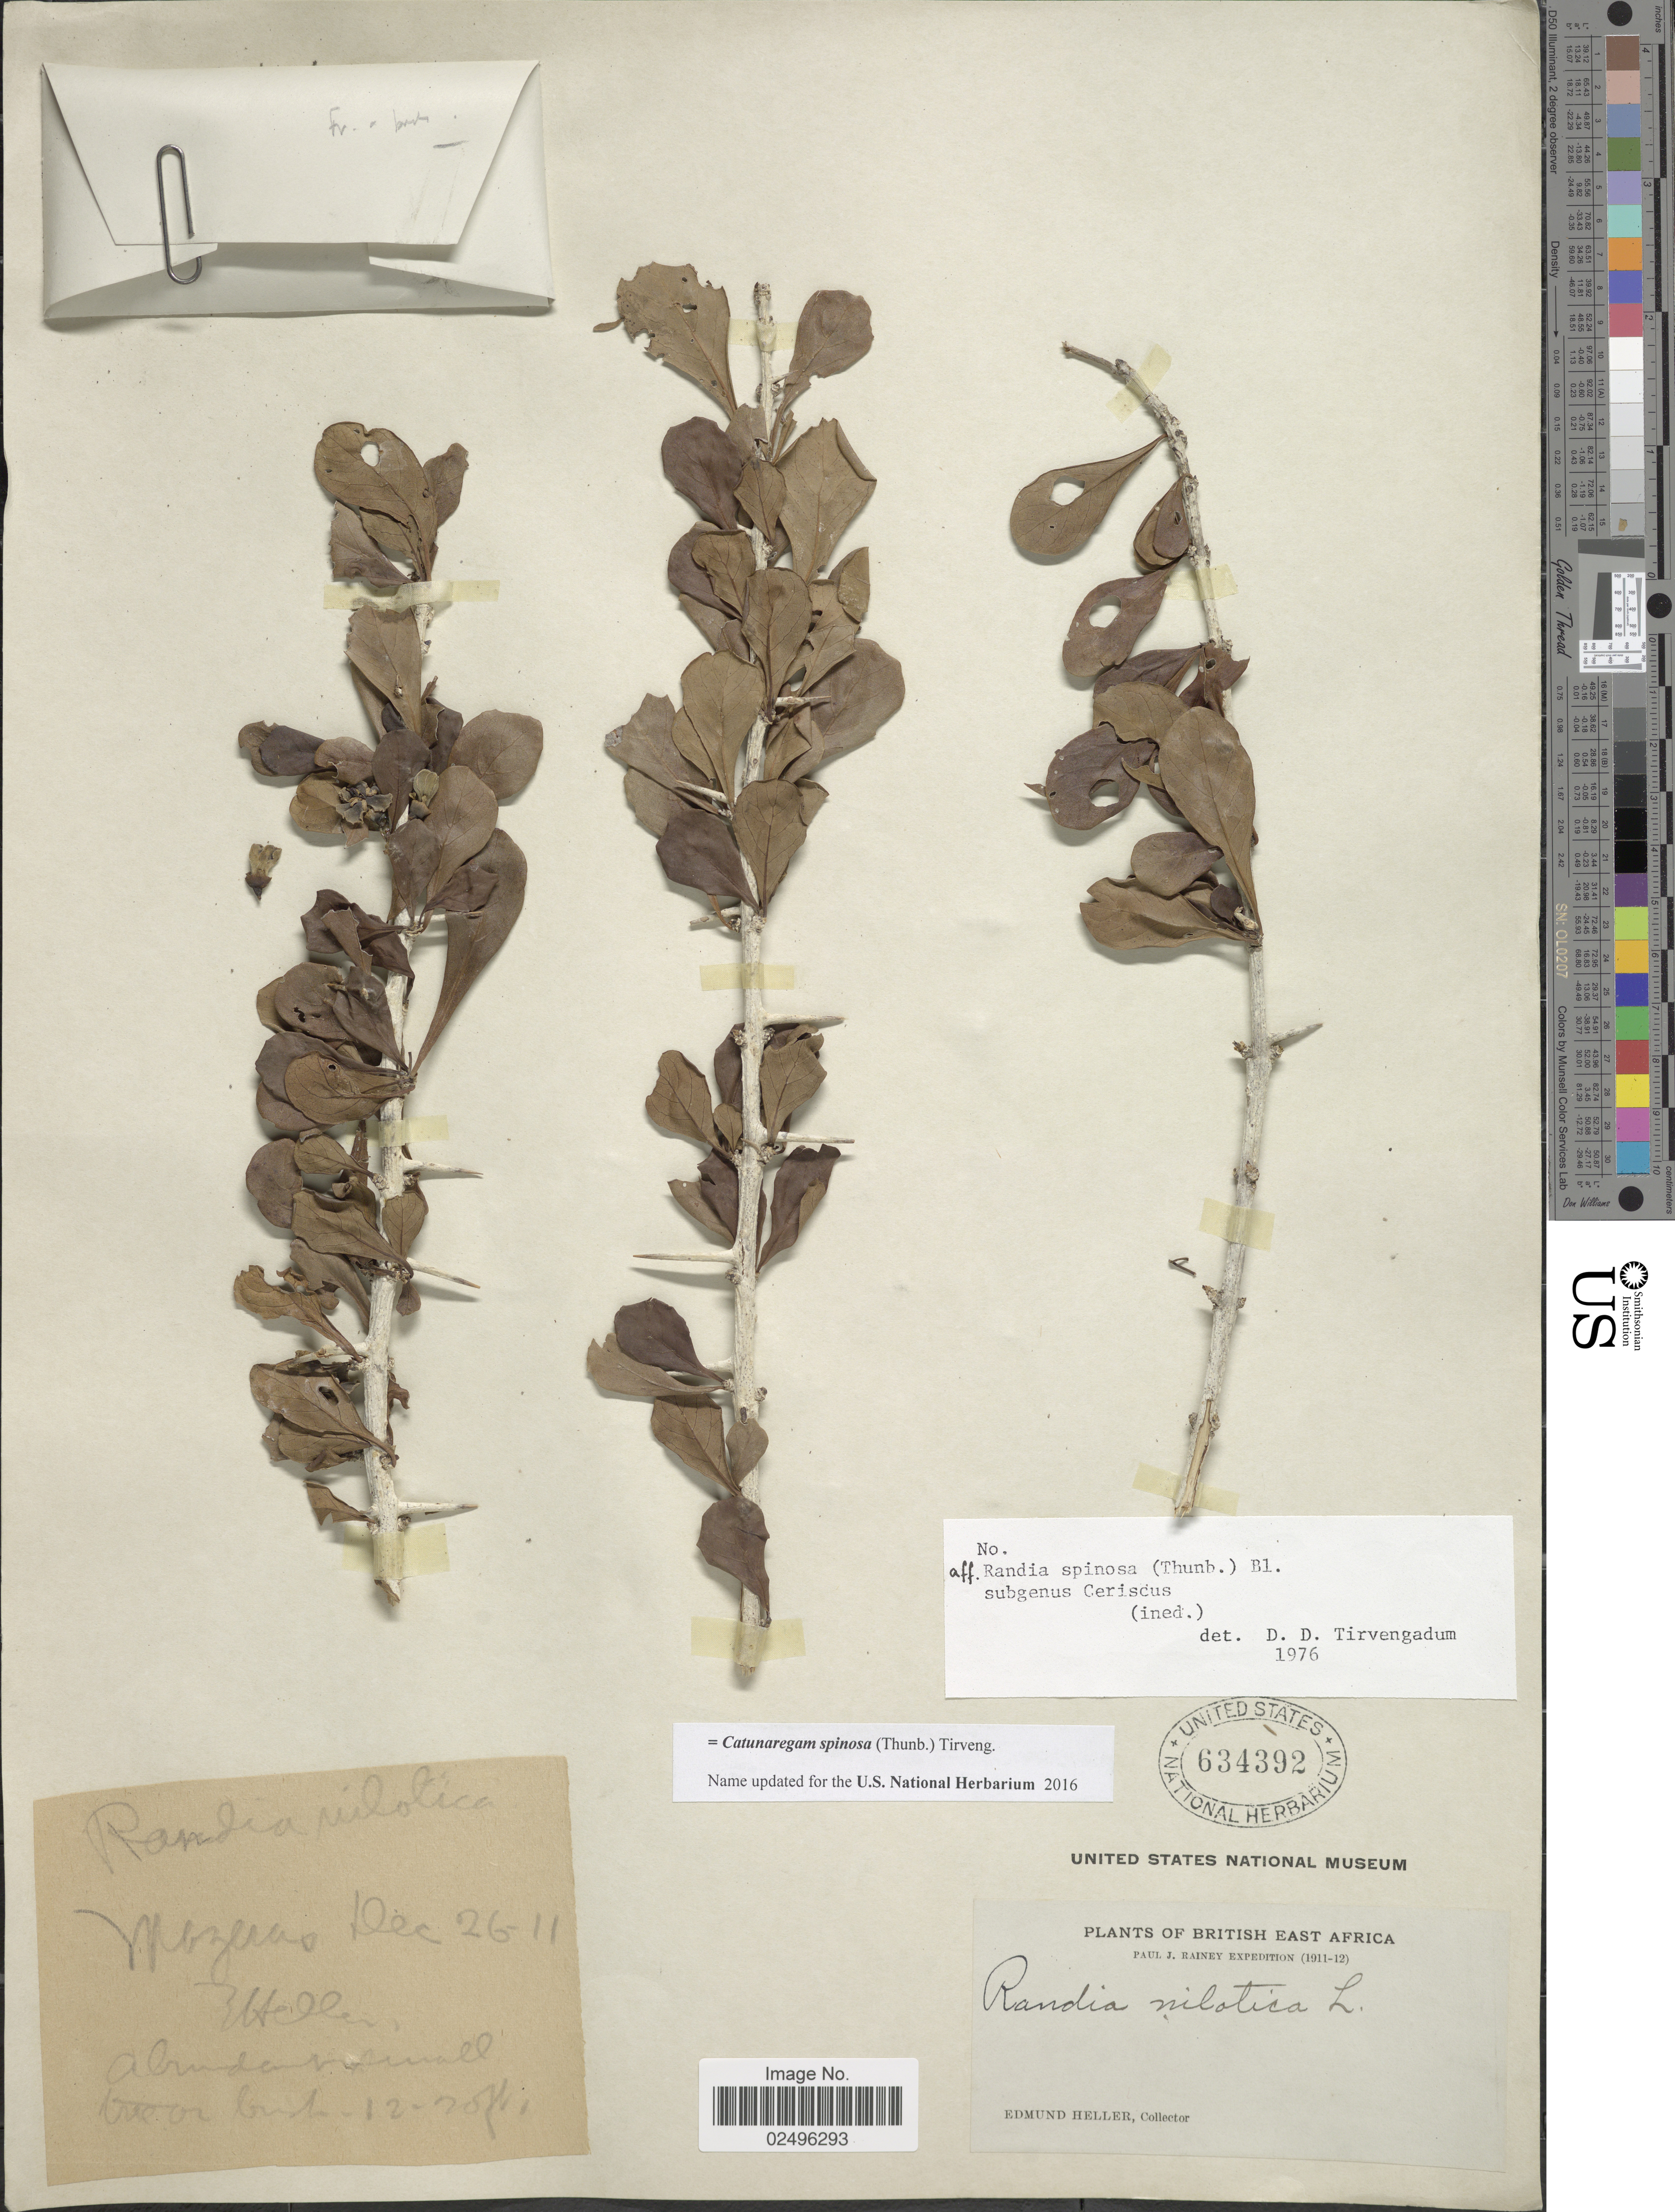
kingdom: Plantae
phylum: Tracheophyta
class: Magnoliopsida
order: Gentianales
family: Rubiaceae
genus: Catunaregam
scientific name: Catunaregam spinosa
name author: (Thunb.) Tirveng.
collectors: E. Heller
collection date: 1911-12-26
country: Kenya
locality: British East Africa. Mbezeno [interpreted]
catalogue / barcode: US 634392